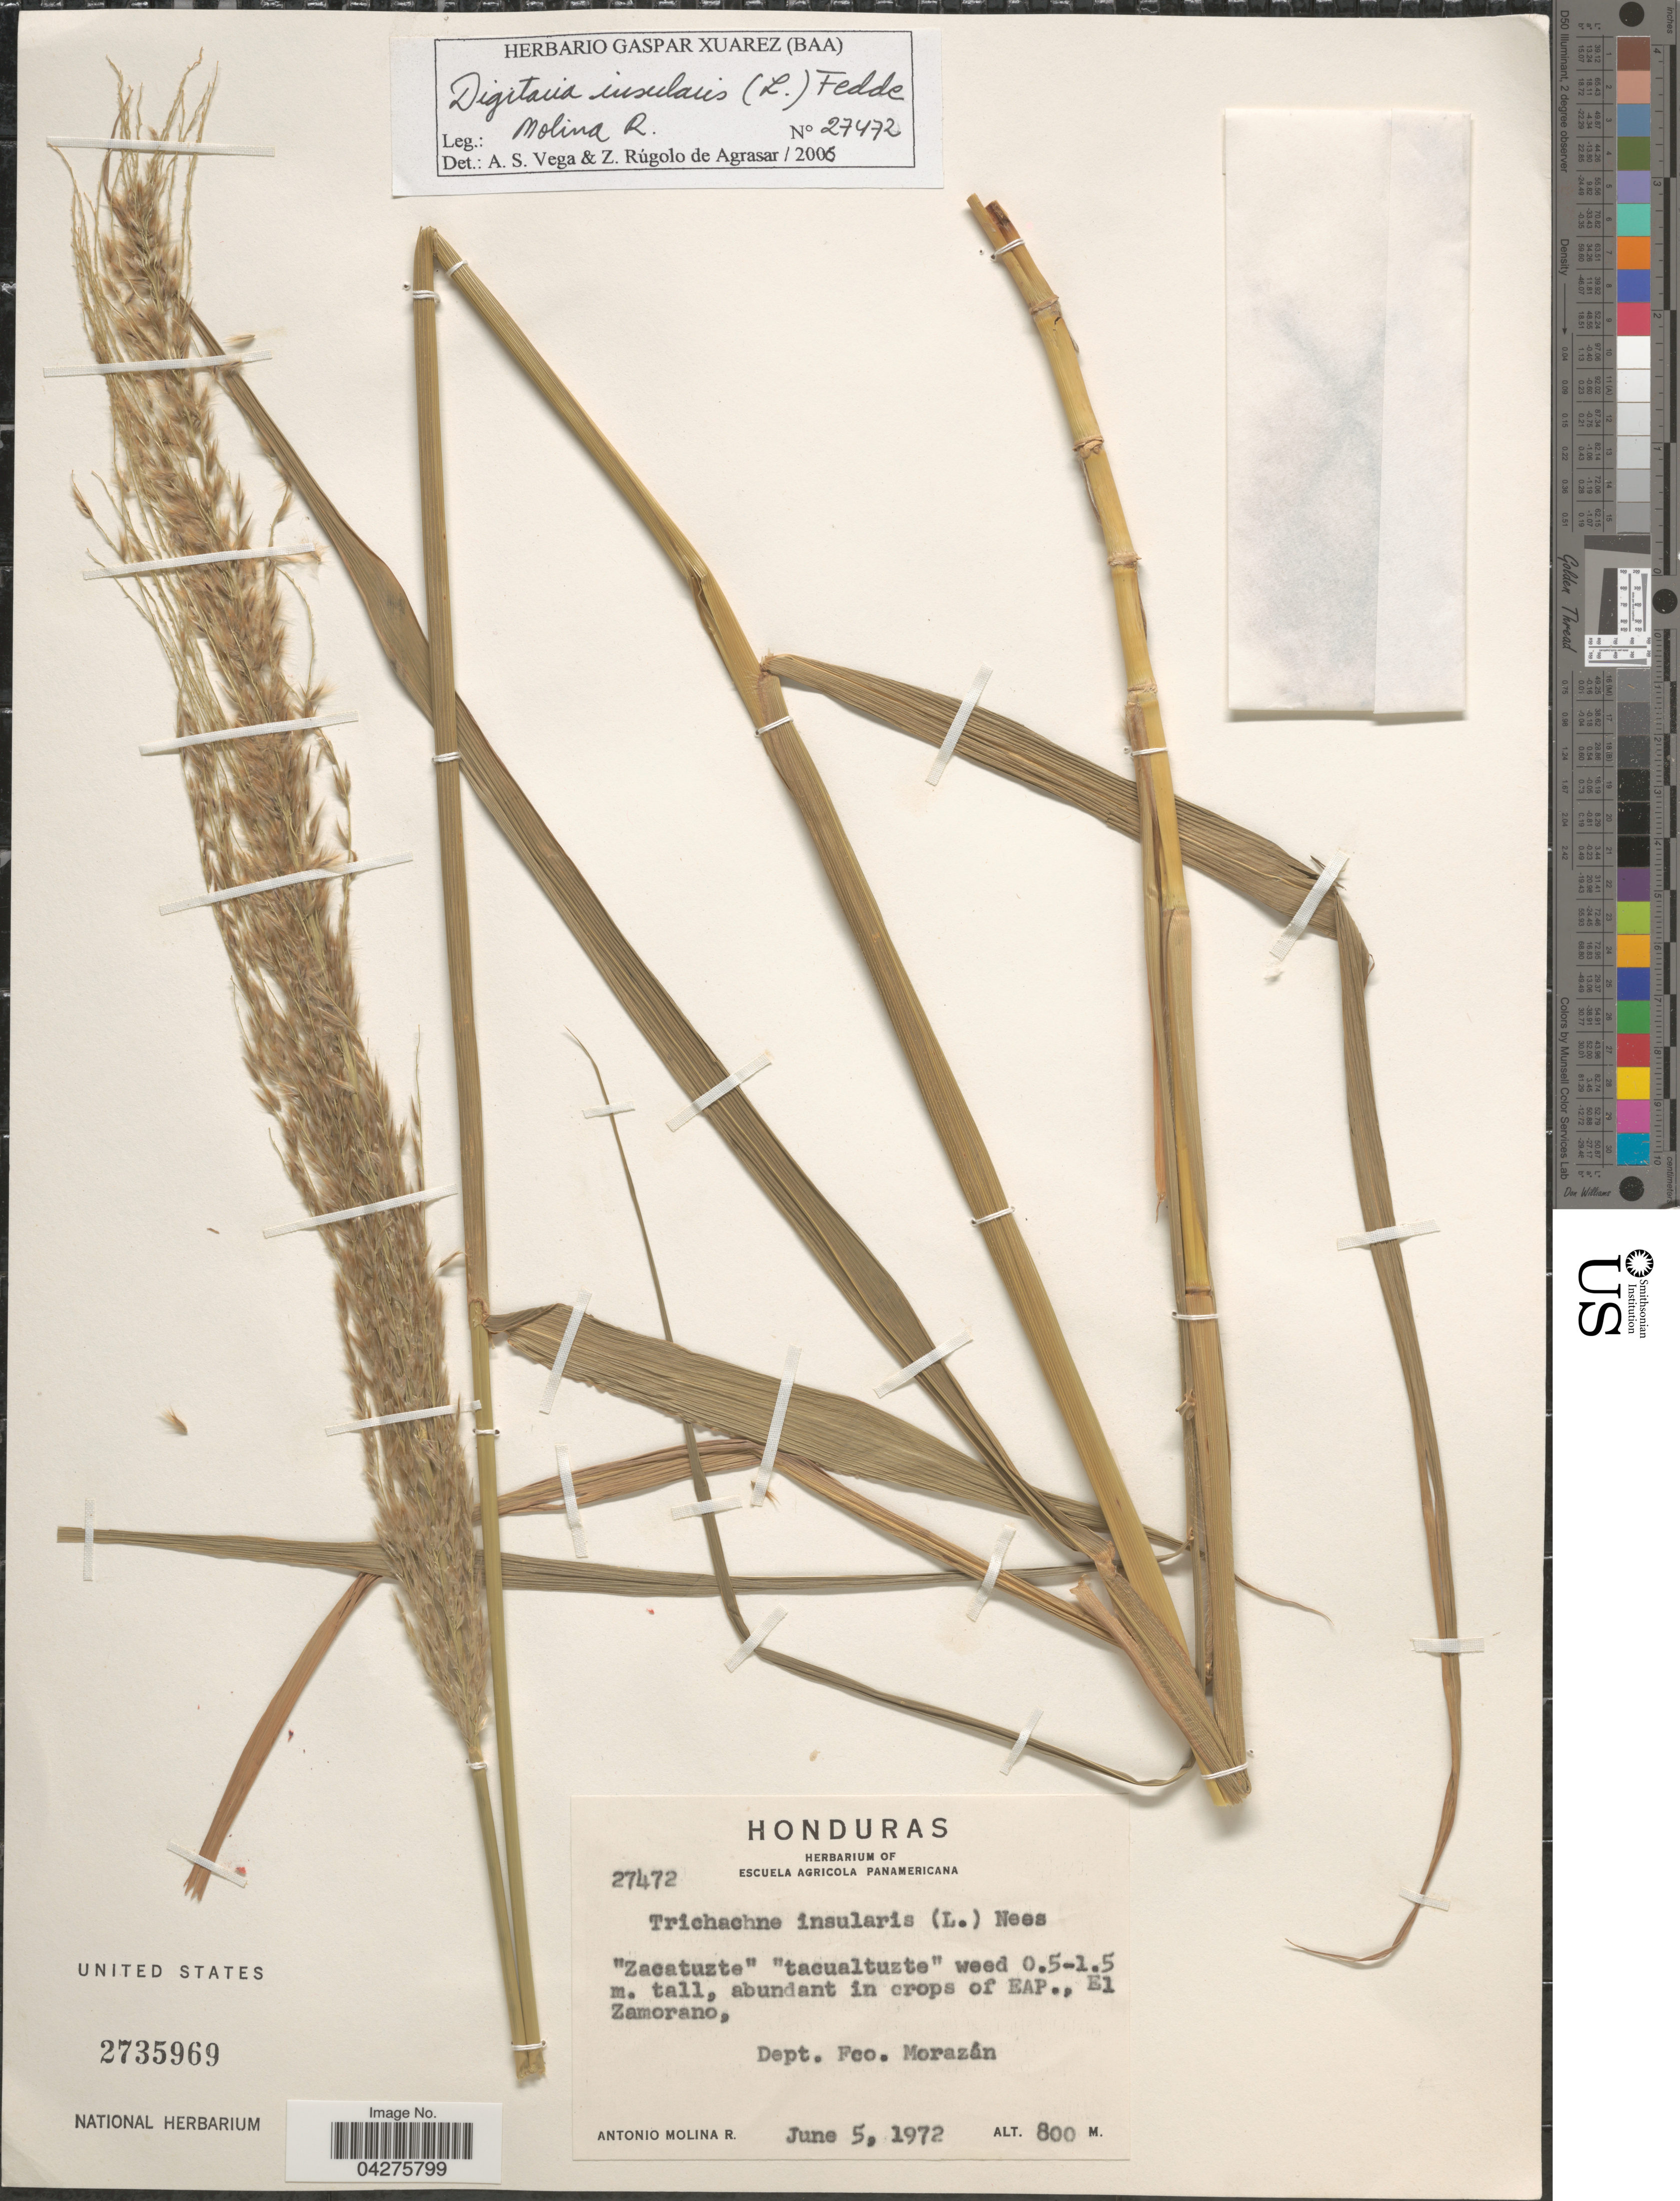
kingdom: Plantae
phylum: Tracheophyta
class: Liliopsida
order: Poales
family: Poaceae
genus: Digitaria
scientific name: Digitaria insularis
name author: (L.) Fedde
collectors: A. Molina R.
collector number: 27472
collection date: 1972-06-05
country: Honduras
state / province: Fco. Morazán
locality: In crops of EAP., El Zamorano, Dept. Fco. Morazán.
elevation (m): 800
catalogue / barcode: US 2735969